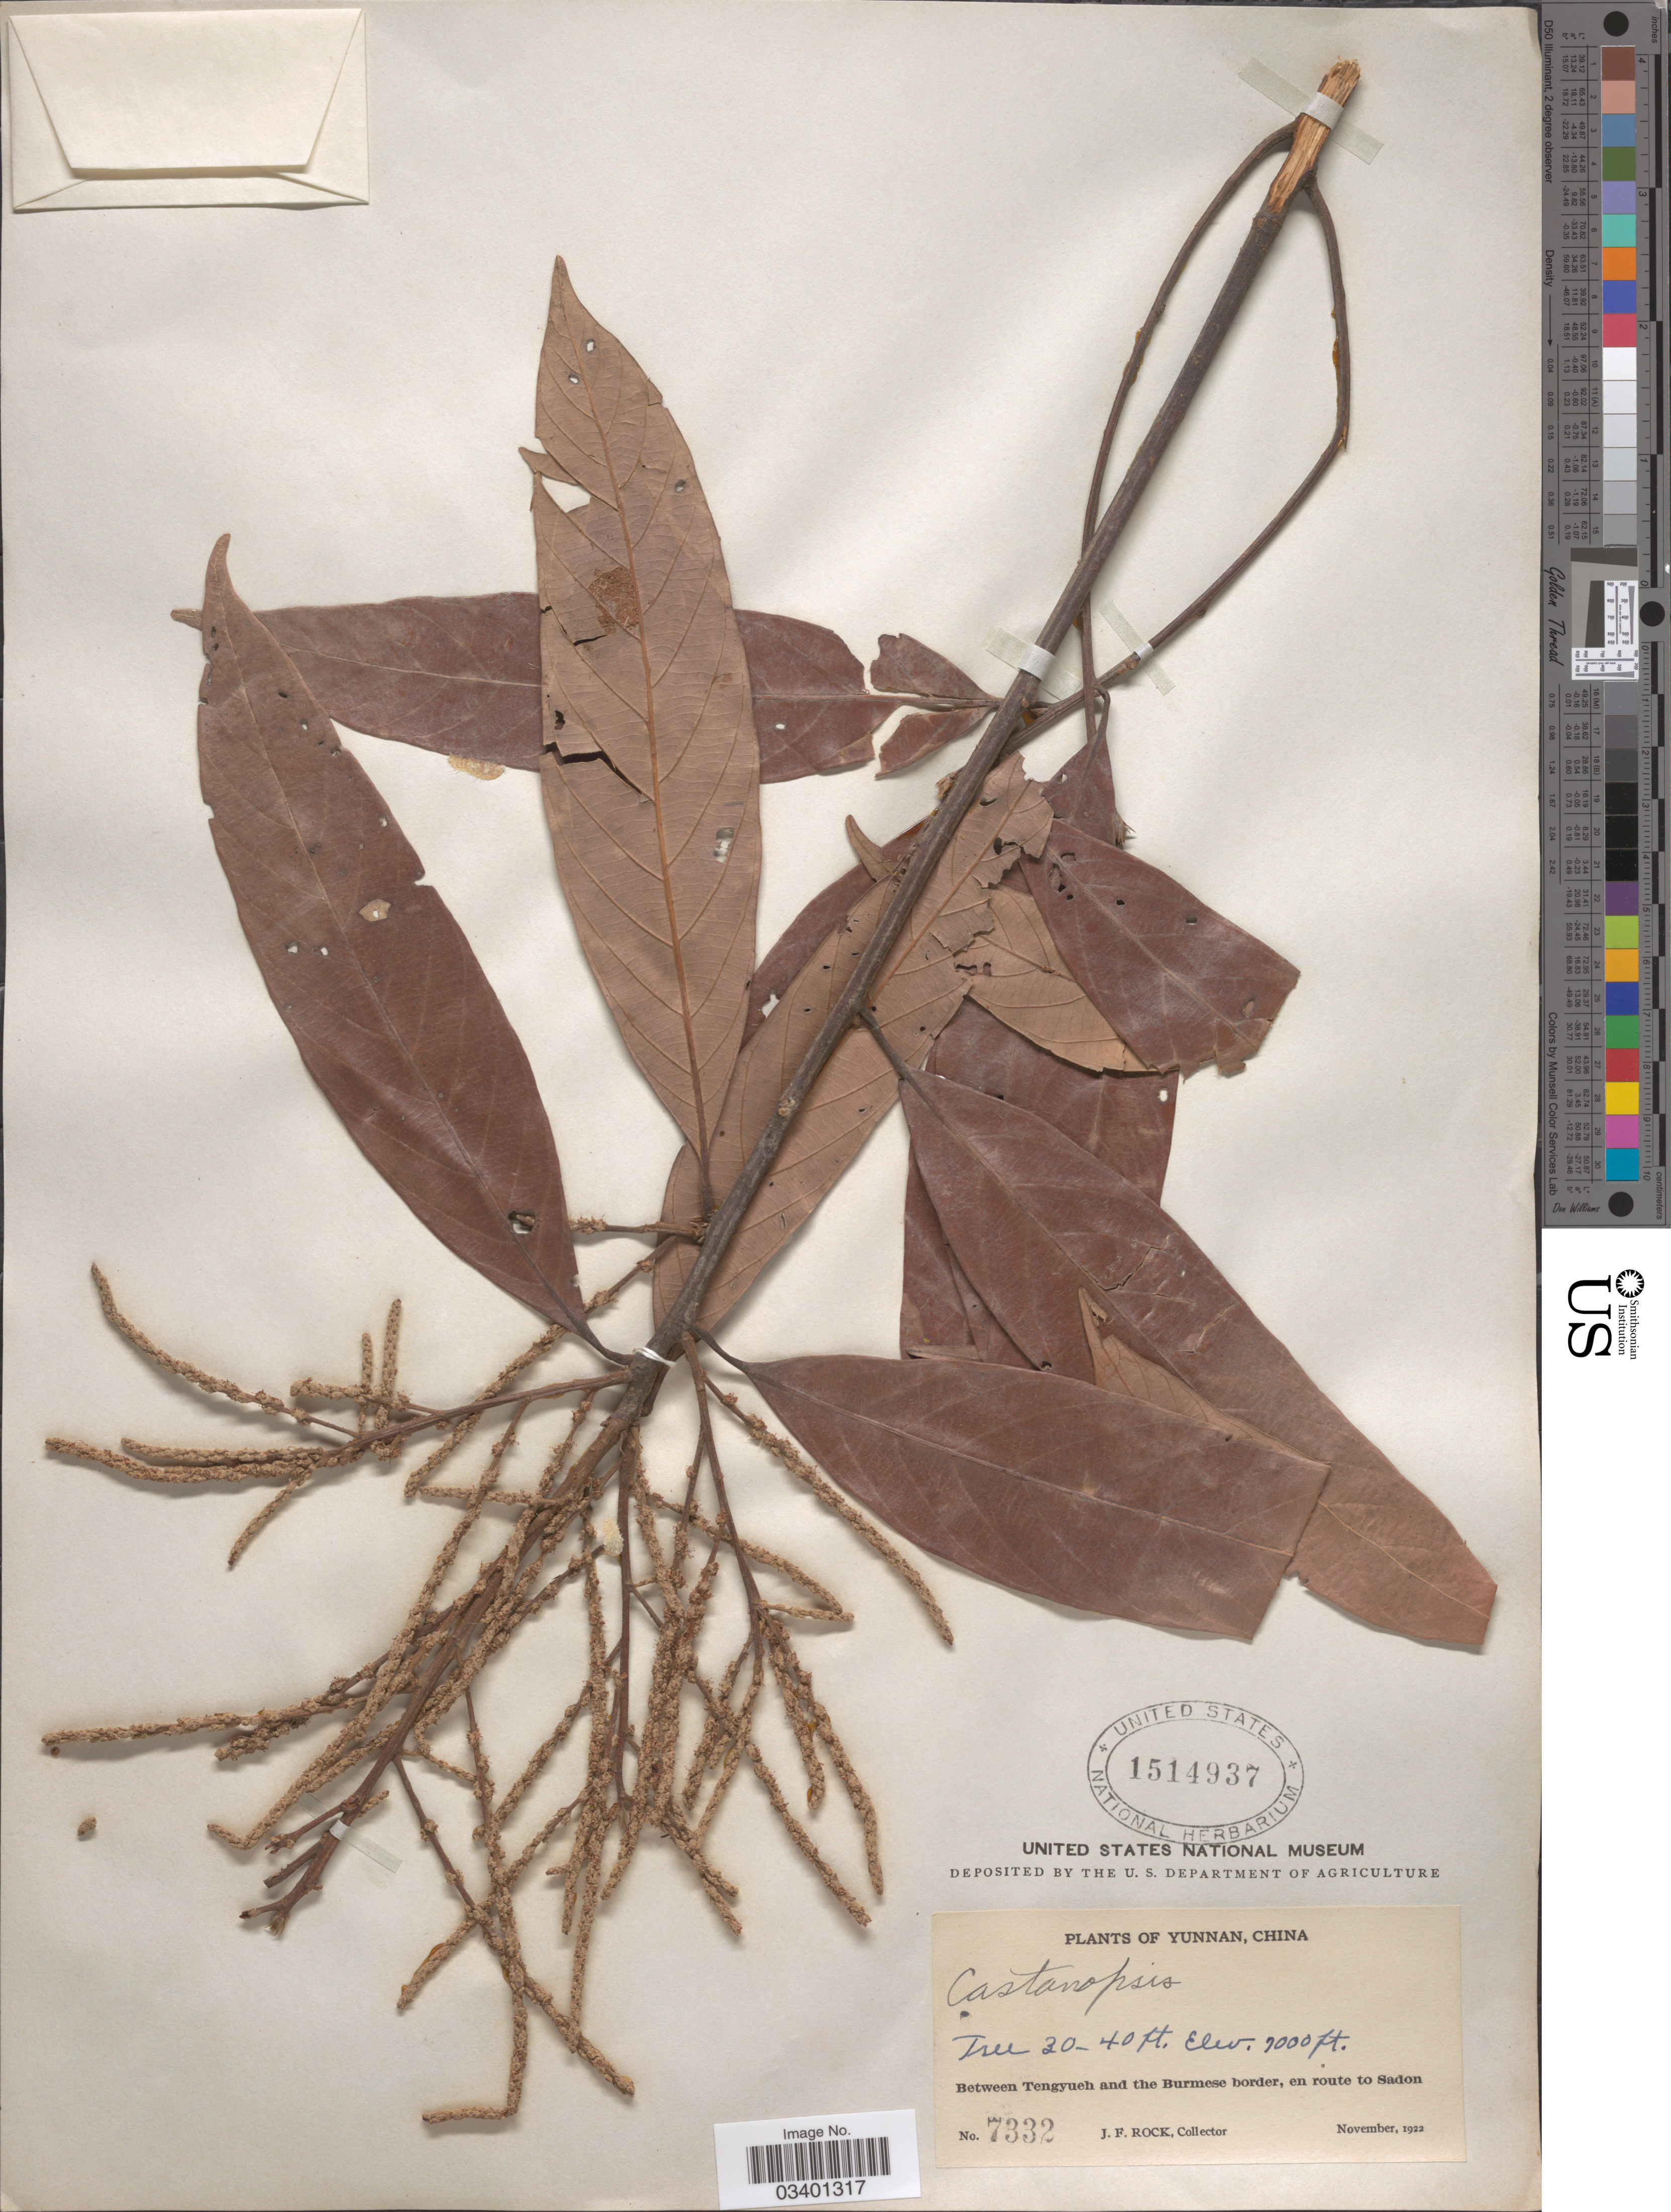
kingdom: Plantae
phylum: Tracheophyta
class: Magnoliopsida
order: Fagales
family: Fagaceae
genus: Castanopsis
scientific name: Castanopsis sp.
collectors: J. Rock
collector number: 7332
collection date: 1922-11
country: China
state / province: Yunnan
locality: Between Tengyueh and the Burmese border, en route to Sadon.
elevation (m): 2134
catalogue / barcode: US 1514937